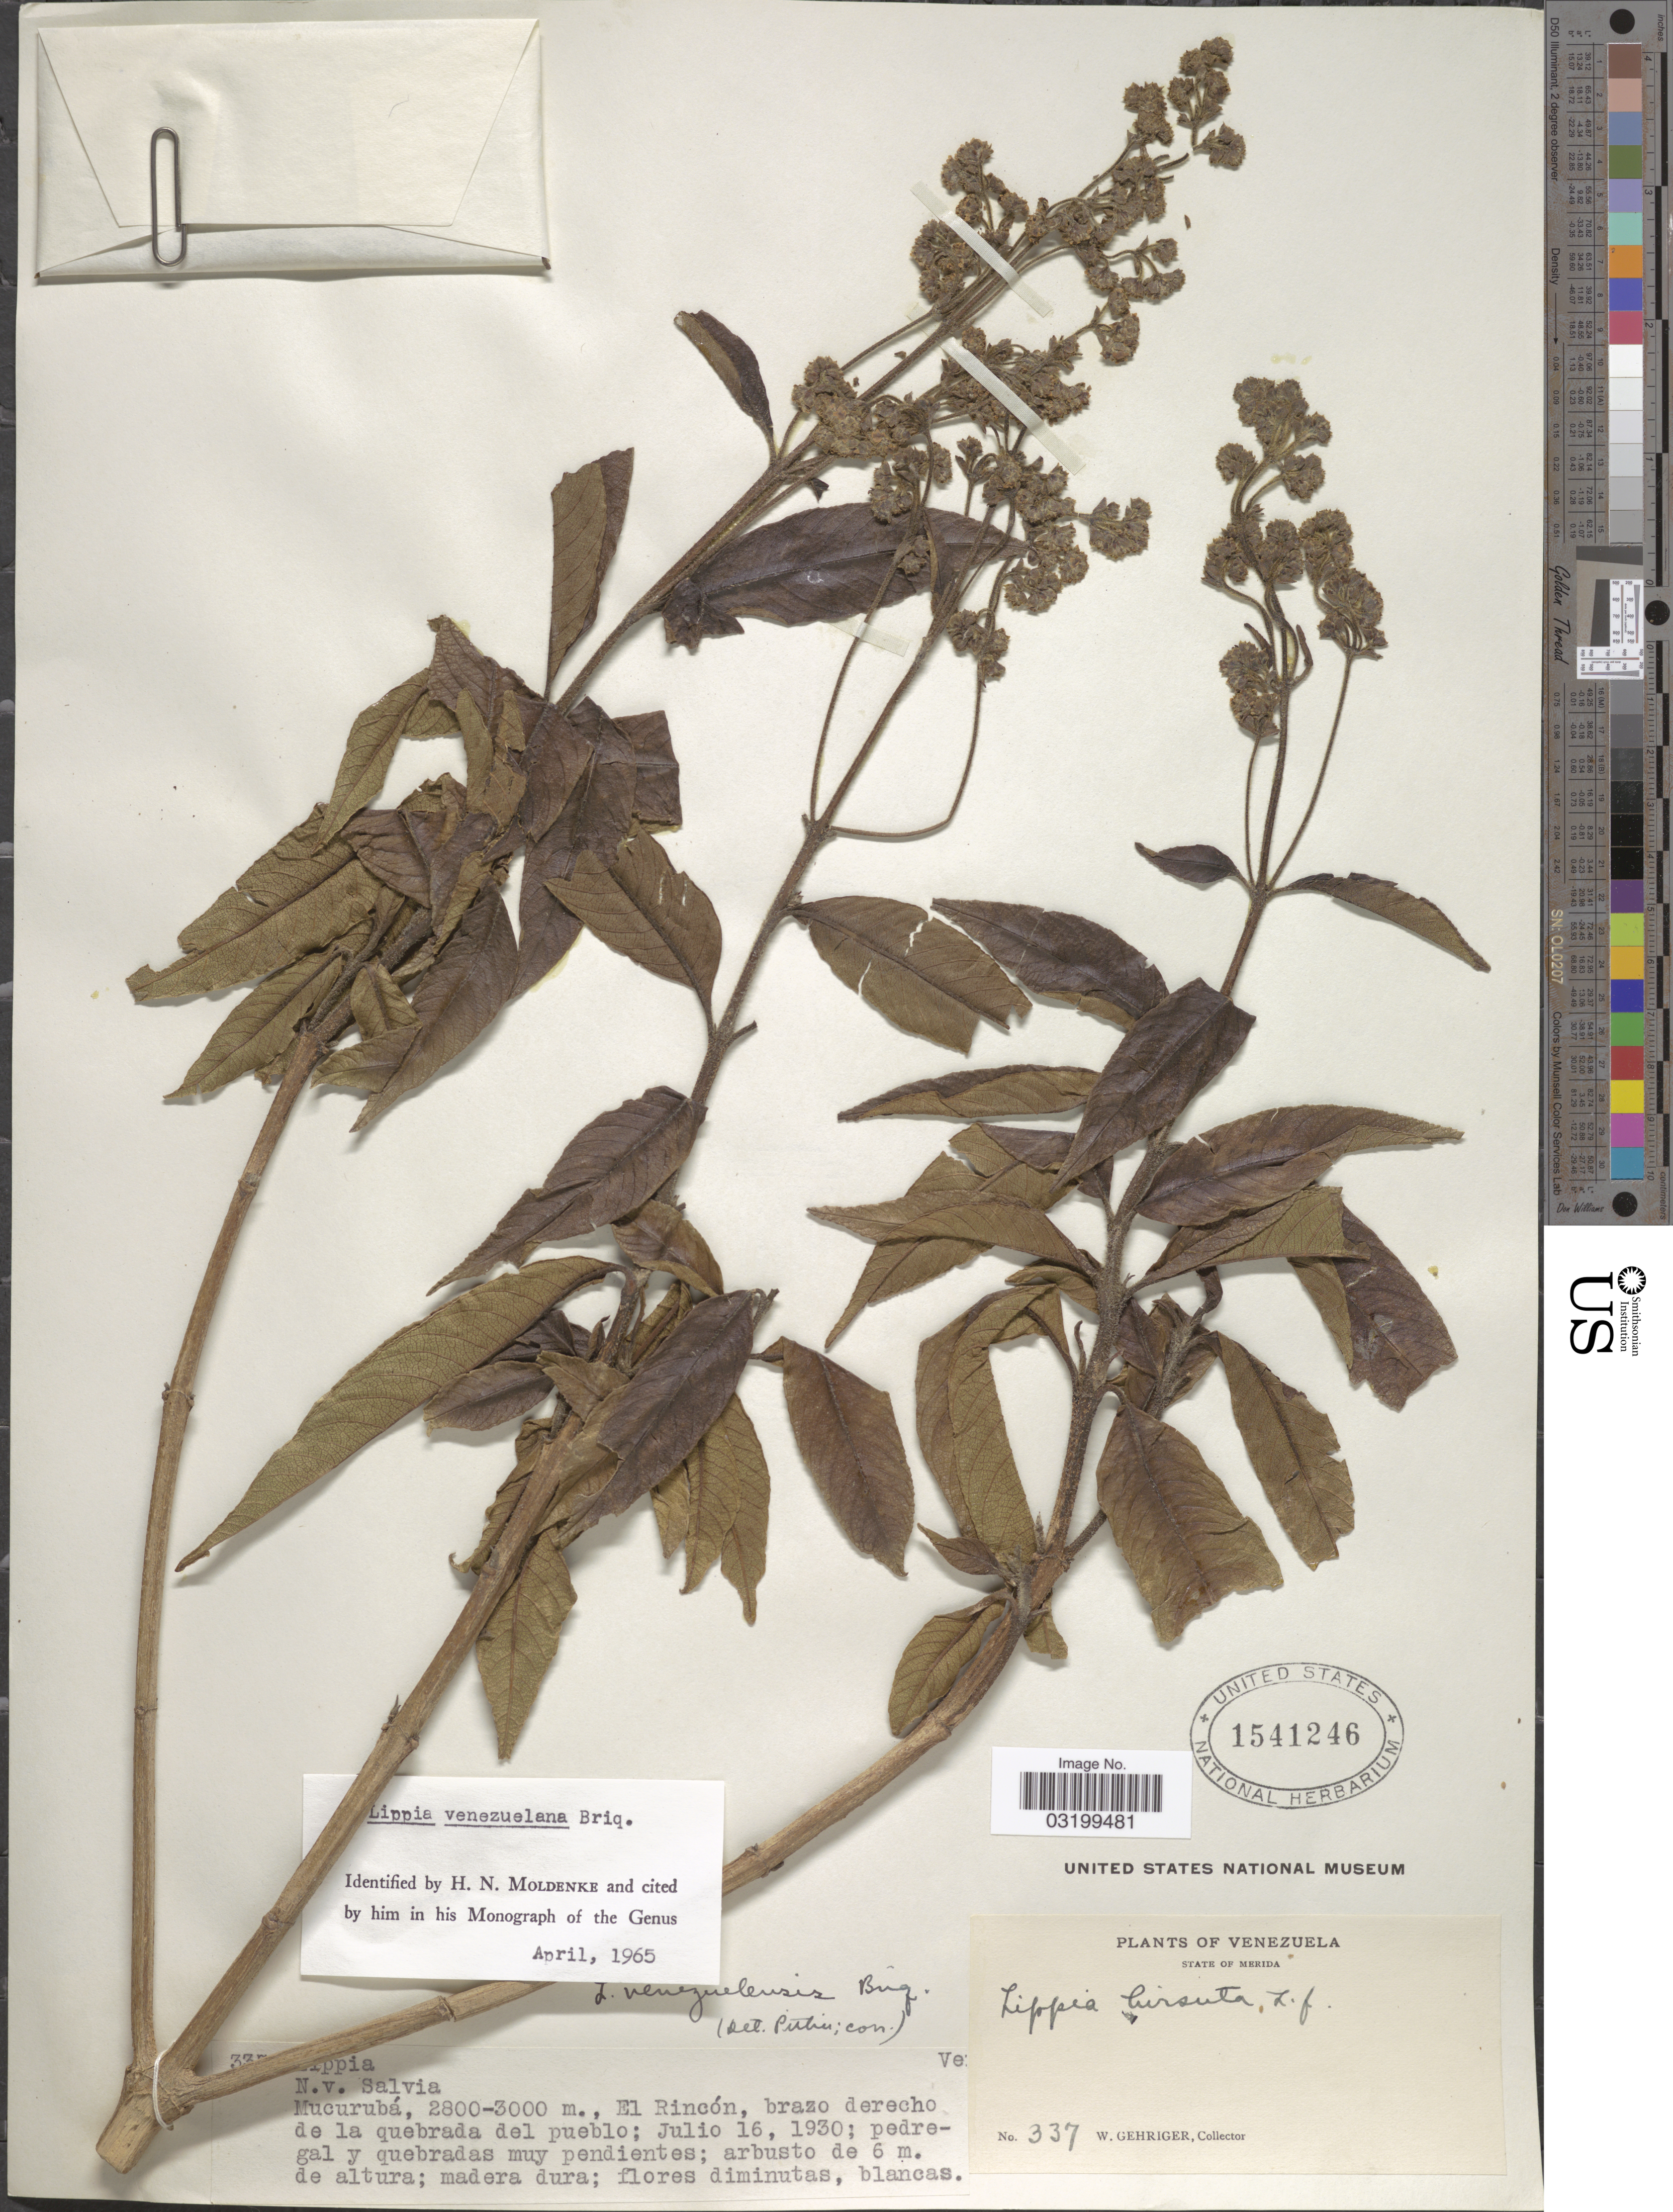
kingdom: Plantae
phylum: Tracheophyta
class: Magnoliopsida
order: Lamiales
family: Verbenaceae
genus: Lippia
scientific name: Lippia venezuelana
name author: Briq.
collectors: W. Gehriger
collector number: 337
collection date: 1930-07-16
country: Venezuela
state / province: Mérida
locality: Mucurubá. El Rincón, brazo derecho de la quebrada del pueblo.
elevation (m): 2800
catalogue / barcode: US 1541246